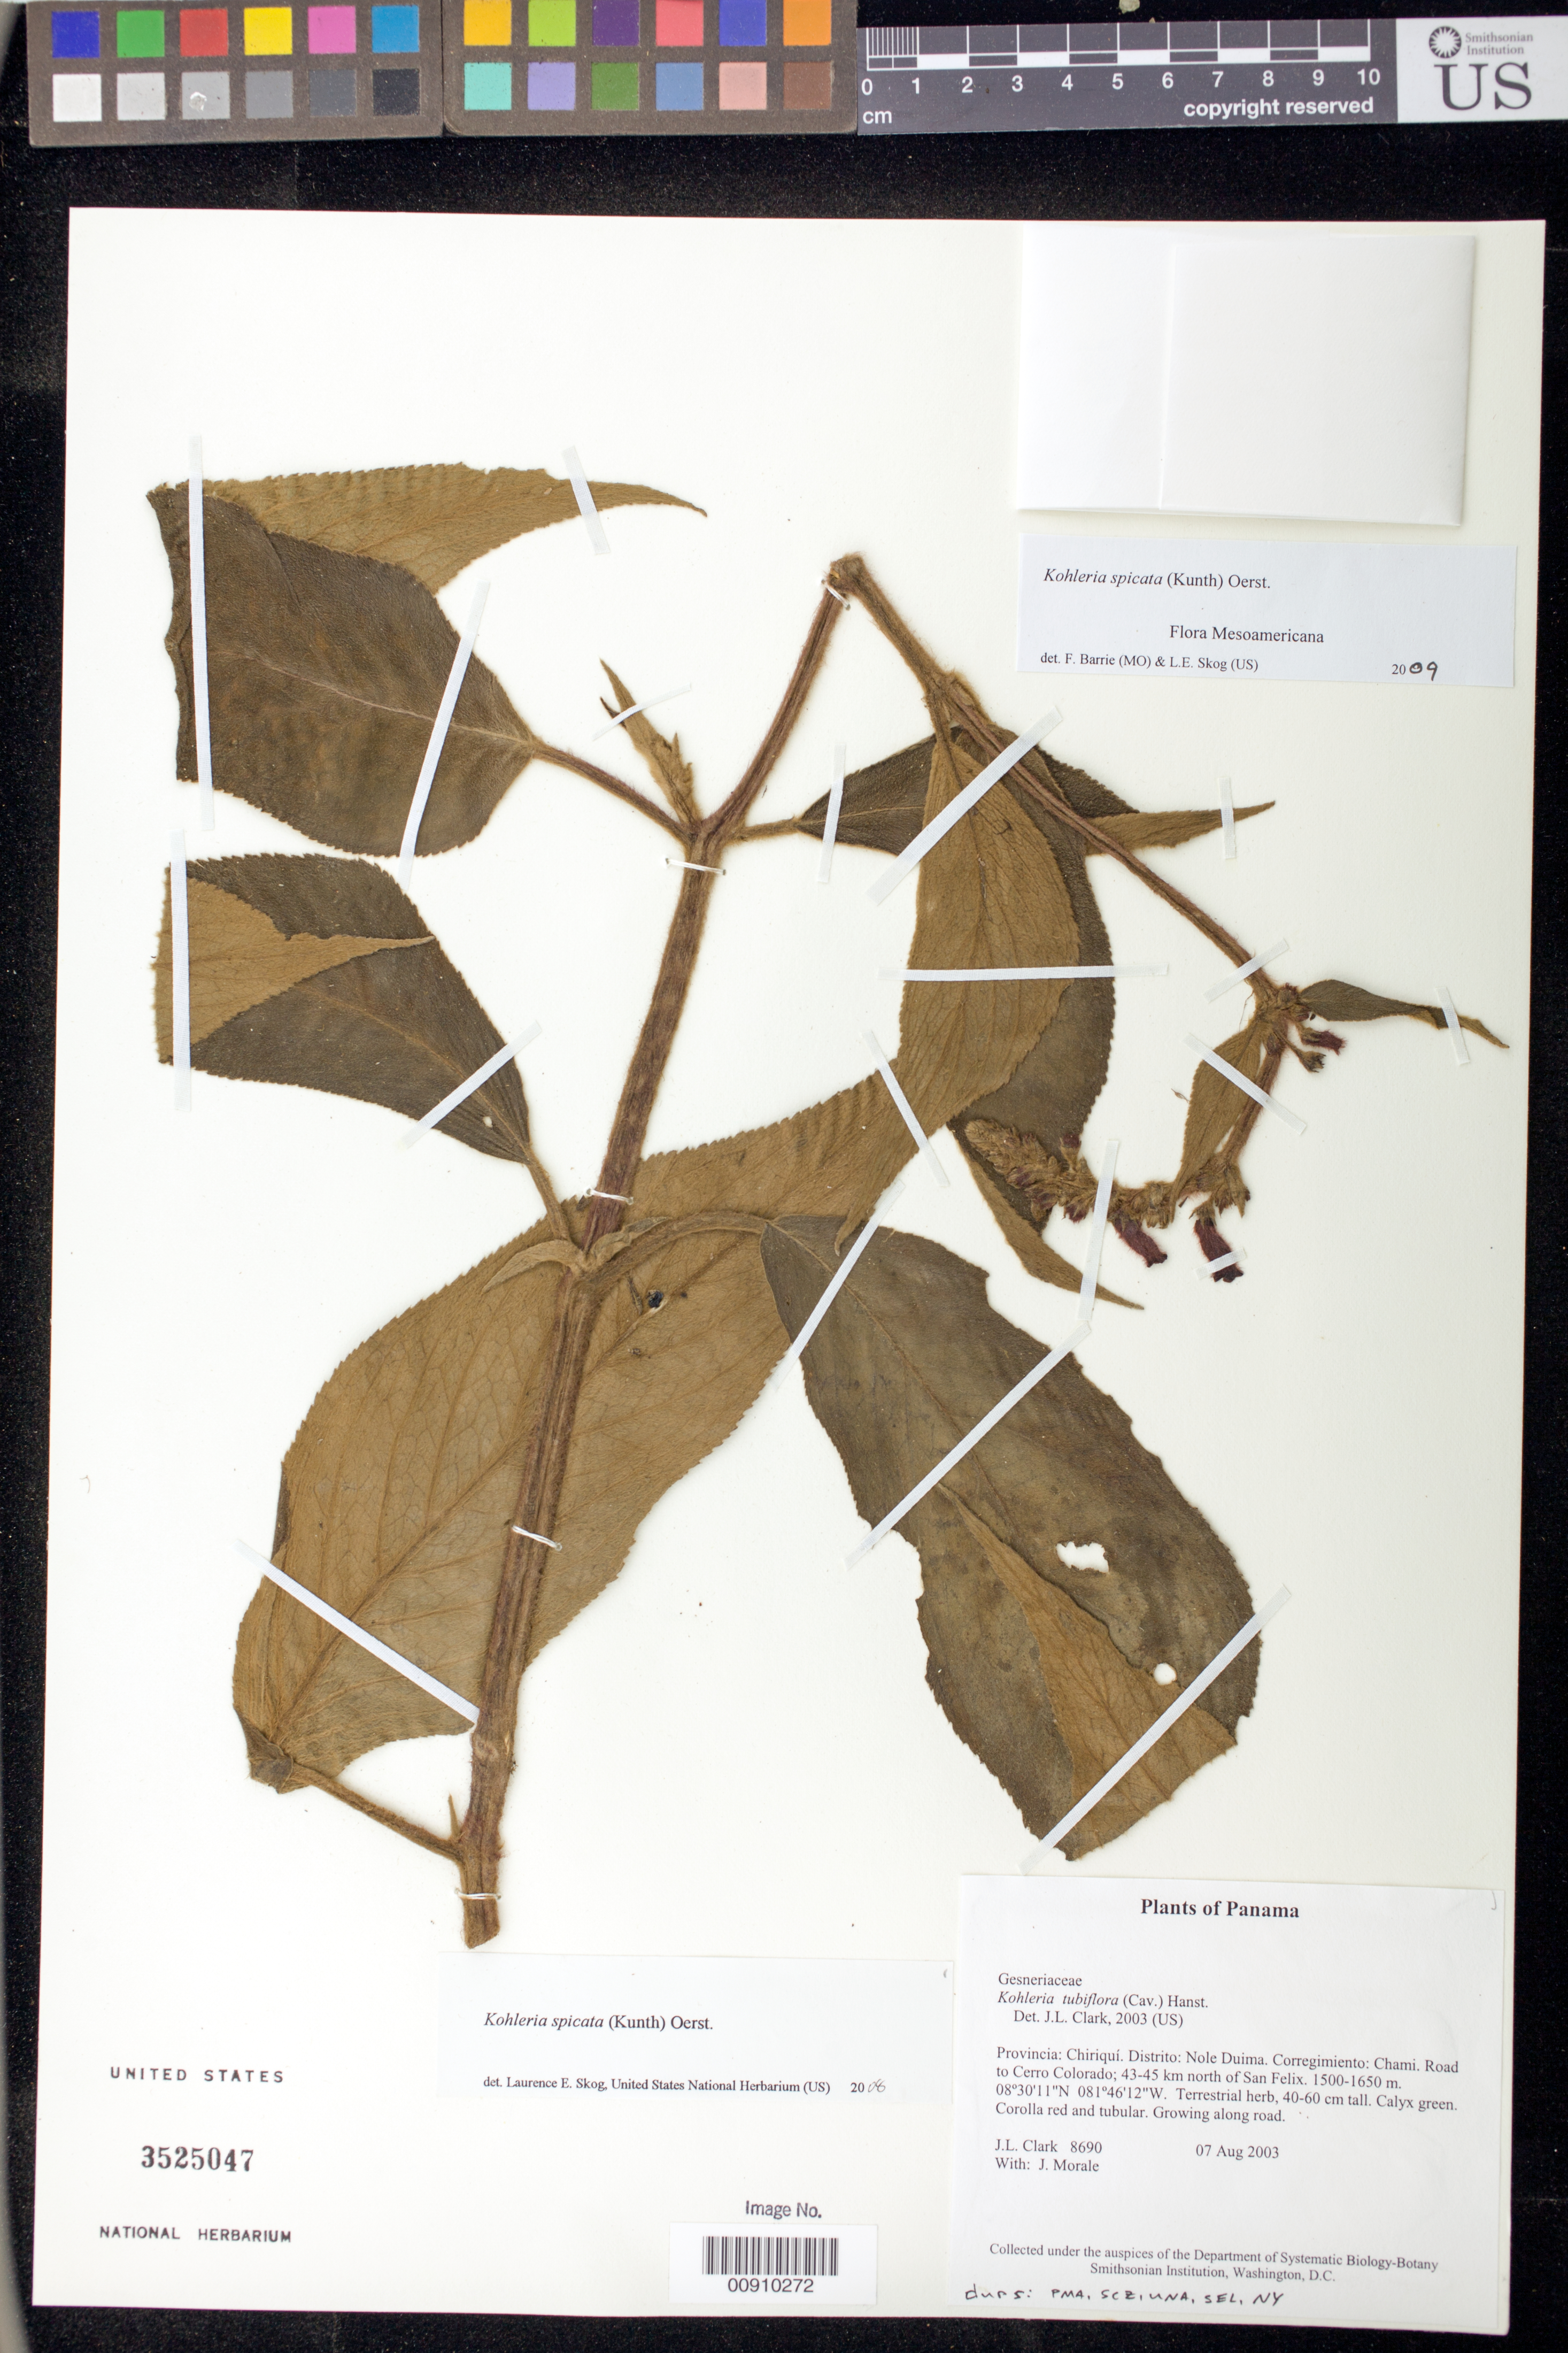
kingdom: Plantae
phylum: Tracheophyta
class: Magnoliopsida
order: Lamiales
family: Gesneriaceae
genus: Kohleria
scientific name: Kohleria spicata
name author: (Kunth) Oerst.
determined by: Skog, Laurence E.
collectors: J. L. Clark & J. Morale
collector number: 8690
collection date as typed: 07 Aug 2003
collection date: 2003-08-07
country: Panama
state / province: Chiriquí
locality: Nole Duima. Corregimiento: Chami. Road to Cerro Colorado; 43-45 km north of San Felix.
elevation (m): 1500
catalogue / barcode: US 3525047